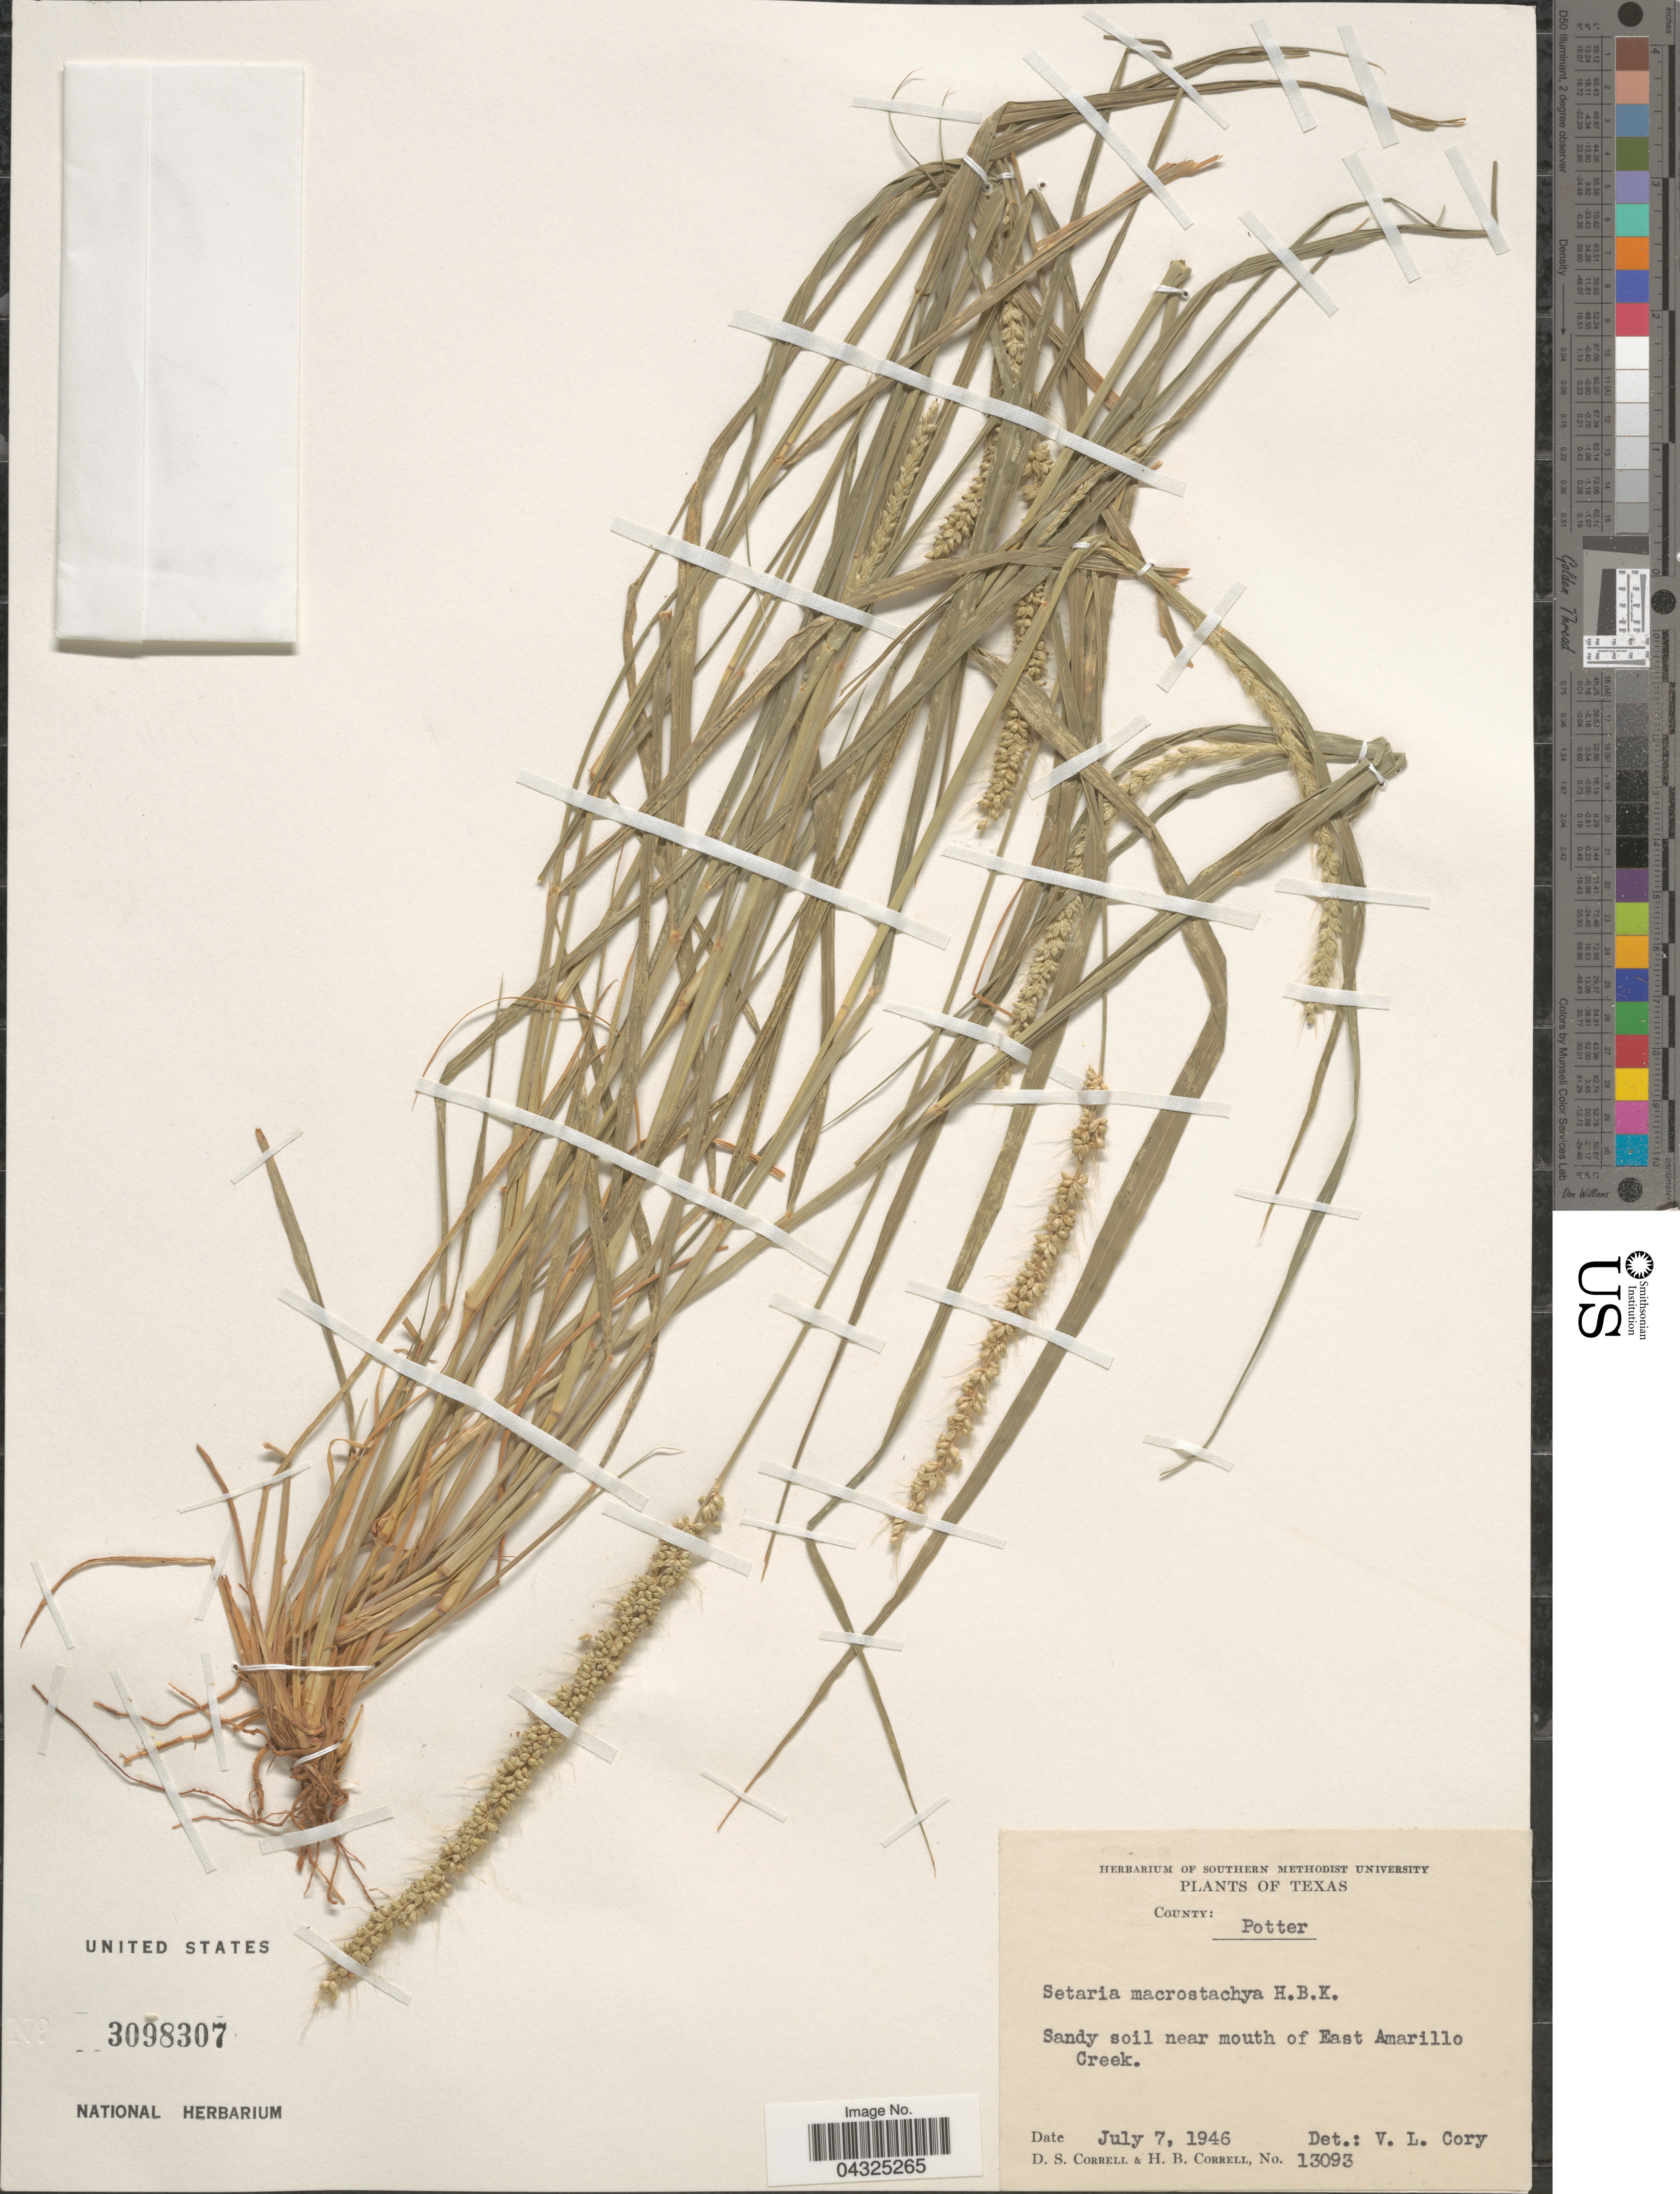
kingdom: Plantae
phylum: Tracheophyta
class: Liliopsida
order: Poales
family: Poaceae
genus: Setaria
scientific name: Setaria macrostachya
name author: Kunth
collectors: D. S. Correll & H. Correll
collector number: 13093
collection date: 1946-07-07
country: United States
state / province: Texas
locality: County: Potter. Sandy soil near mouth of East Amarillo Creek.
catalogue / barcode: US 3098307